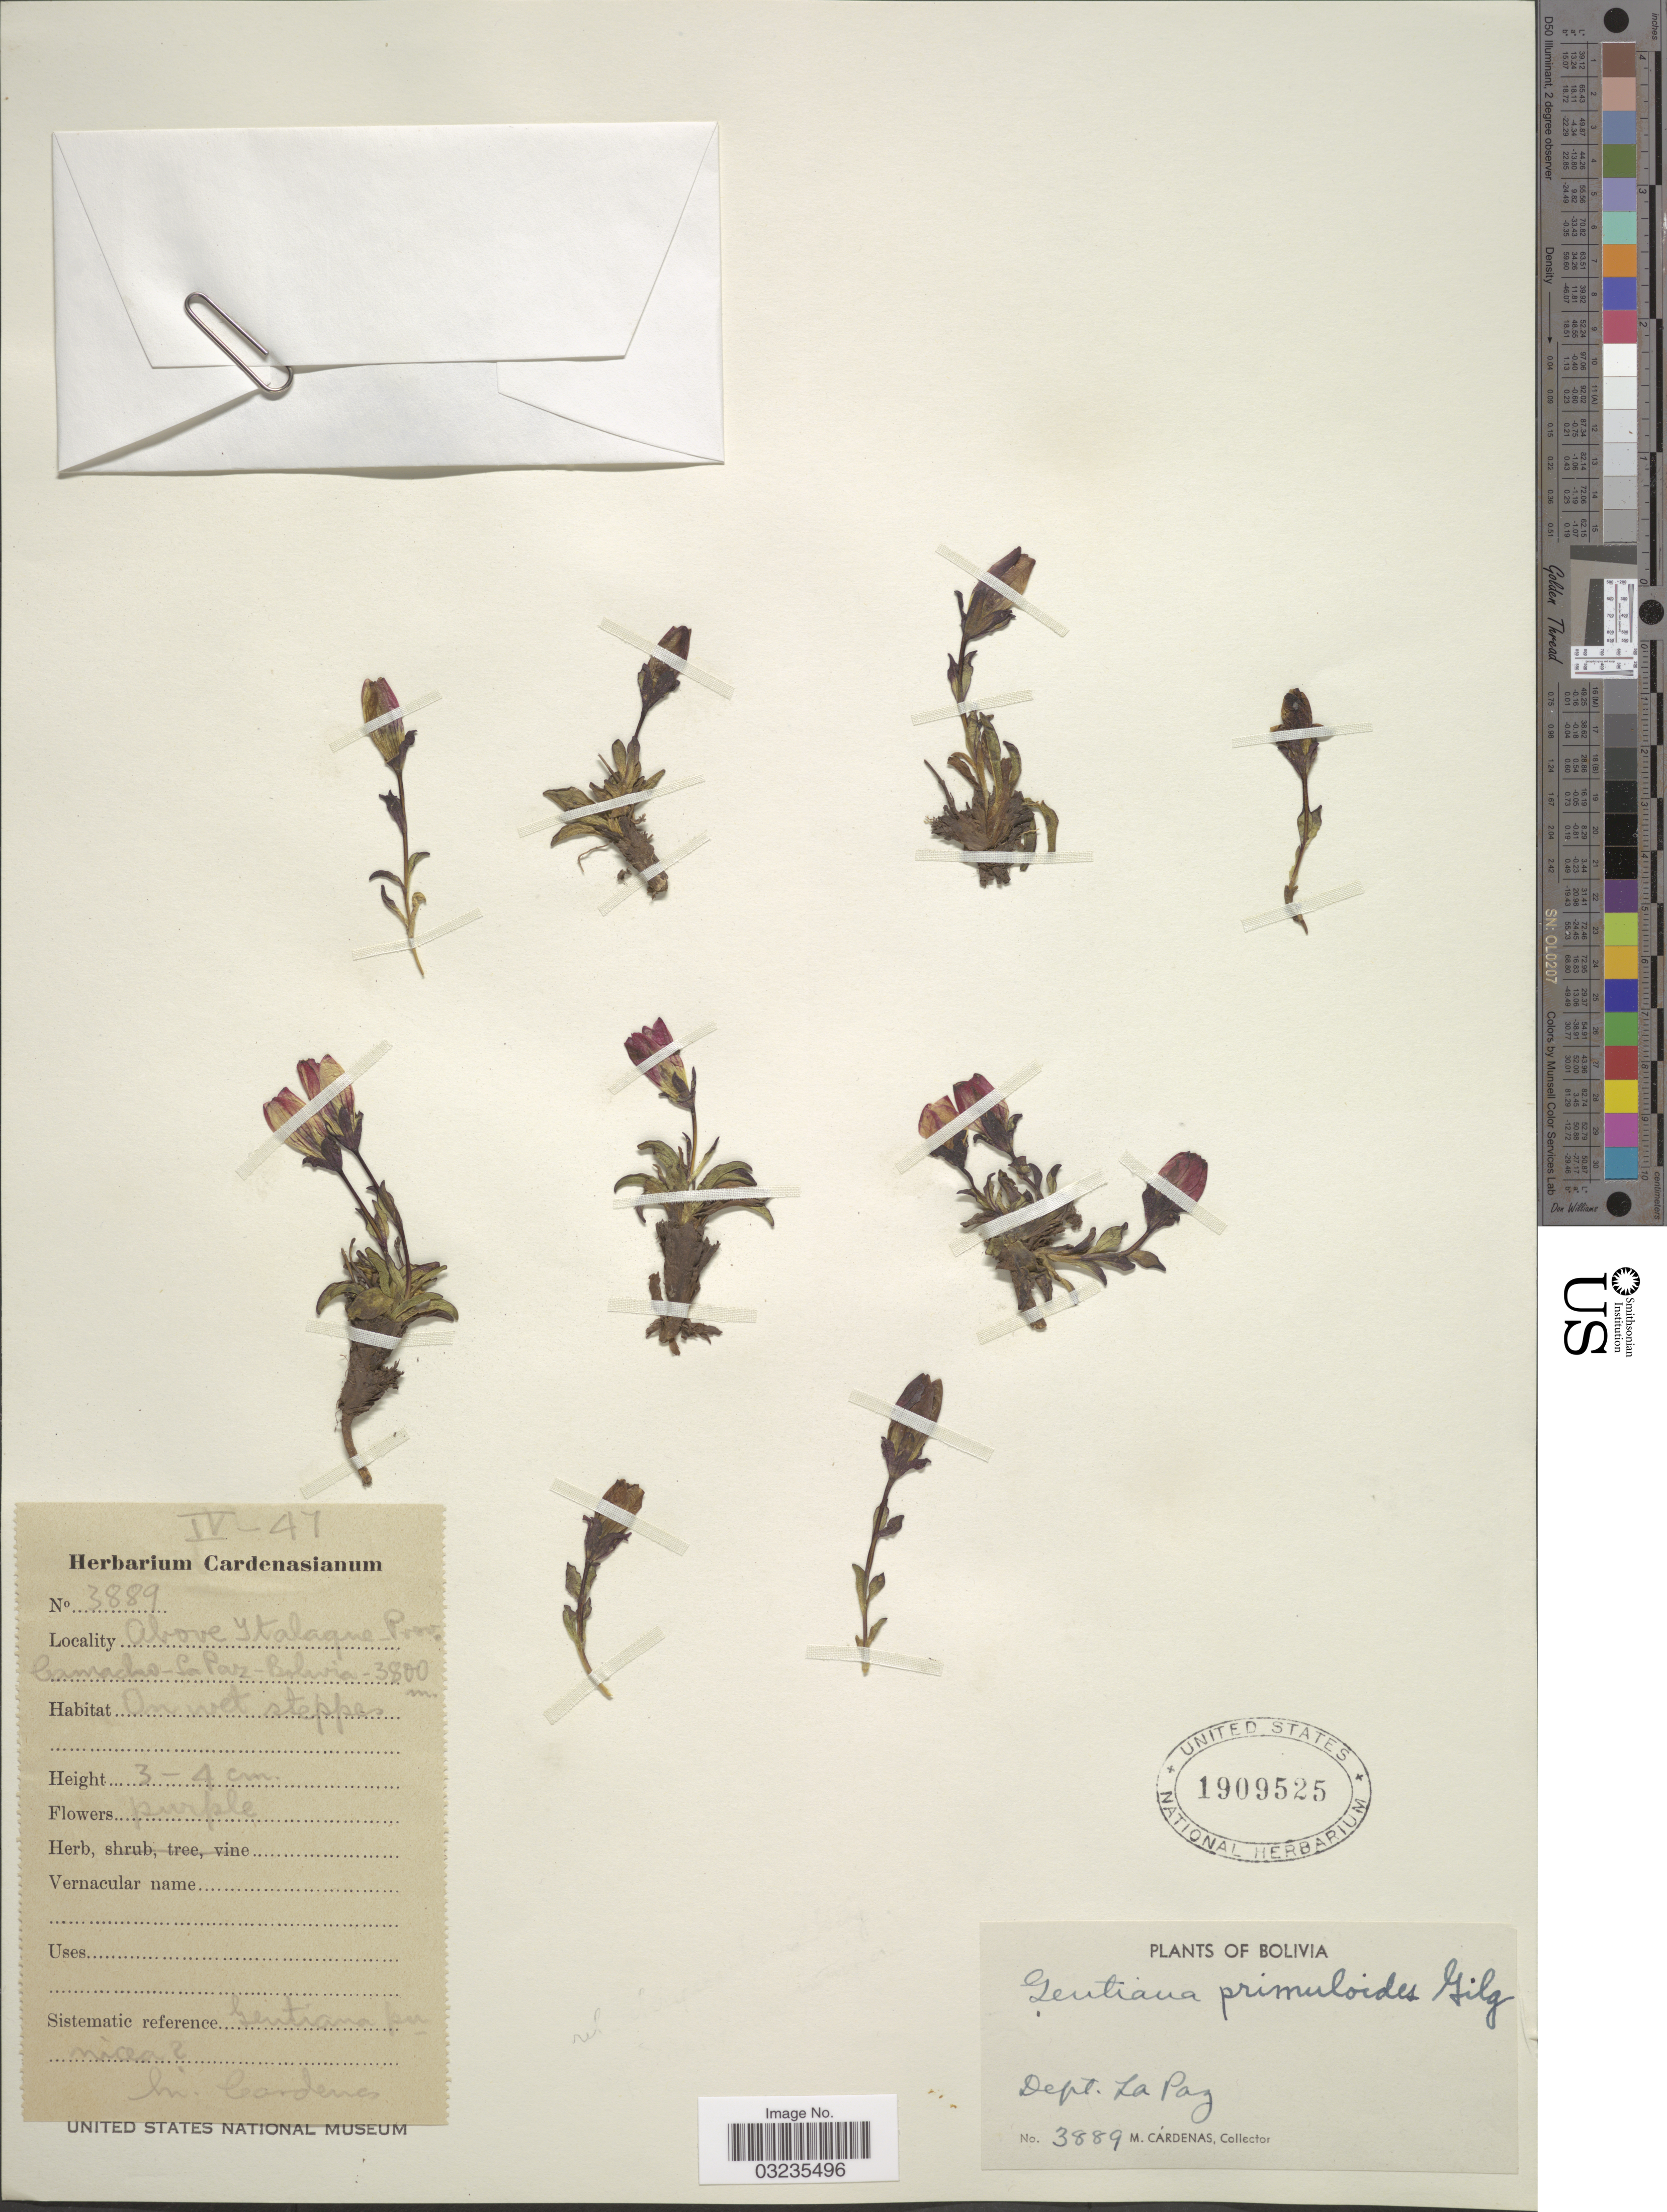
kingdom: Plantae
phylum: Tracheophyta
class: Magnoliopsida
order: Gentianales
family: Gentianaceae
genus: Gentiana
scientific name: Gentiana primuloides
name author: Gilg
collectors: M. Cárdenas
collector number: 3889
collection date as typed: Transcribed d/m/y: /4/47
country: Bolivia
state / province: La Paz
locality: Above Italaque - Prov. Camacho - Dept. La Paz.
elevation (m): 3800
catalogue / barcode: US 1909525